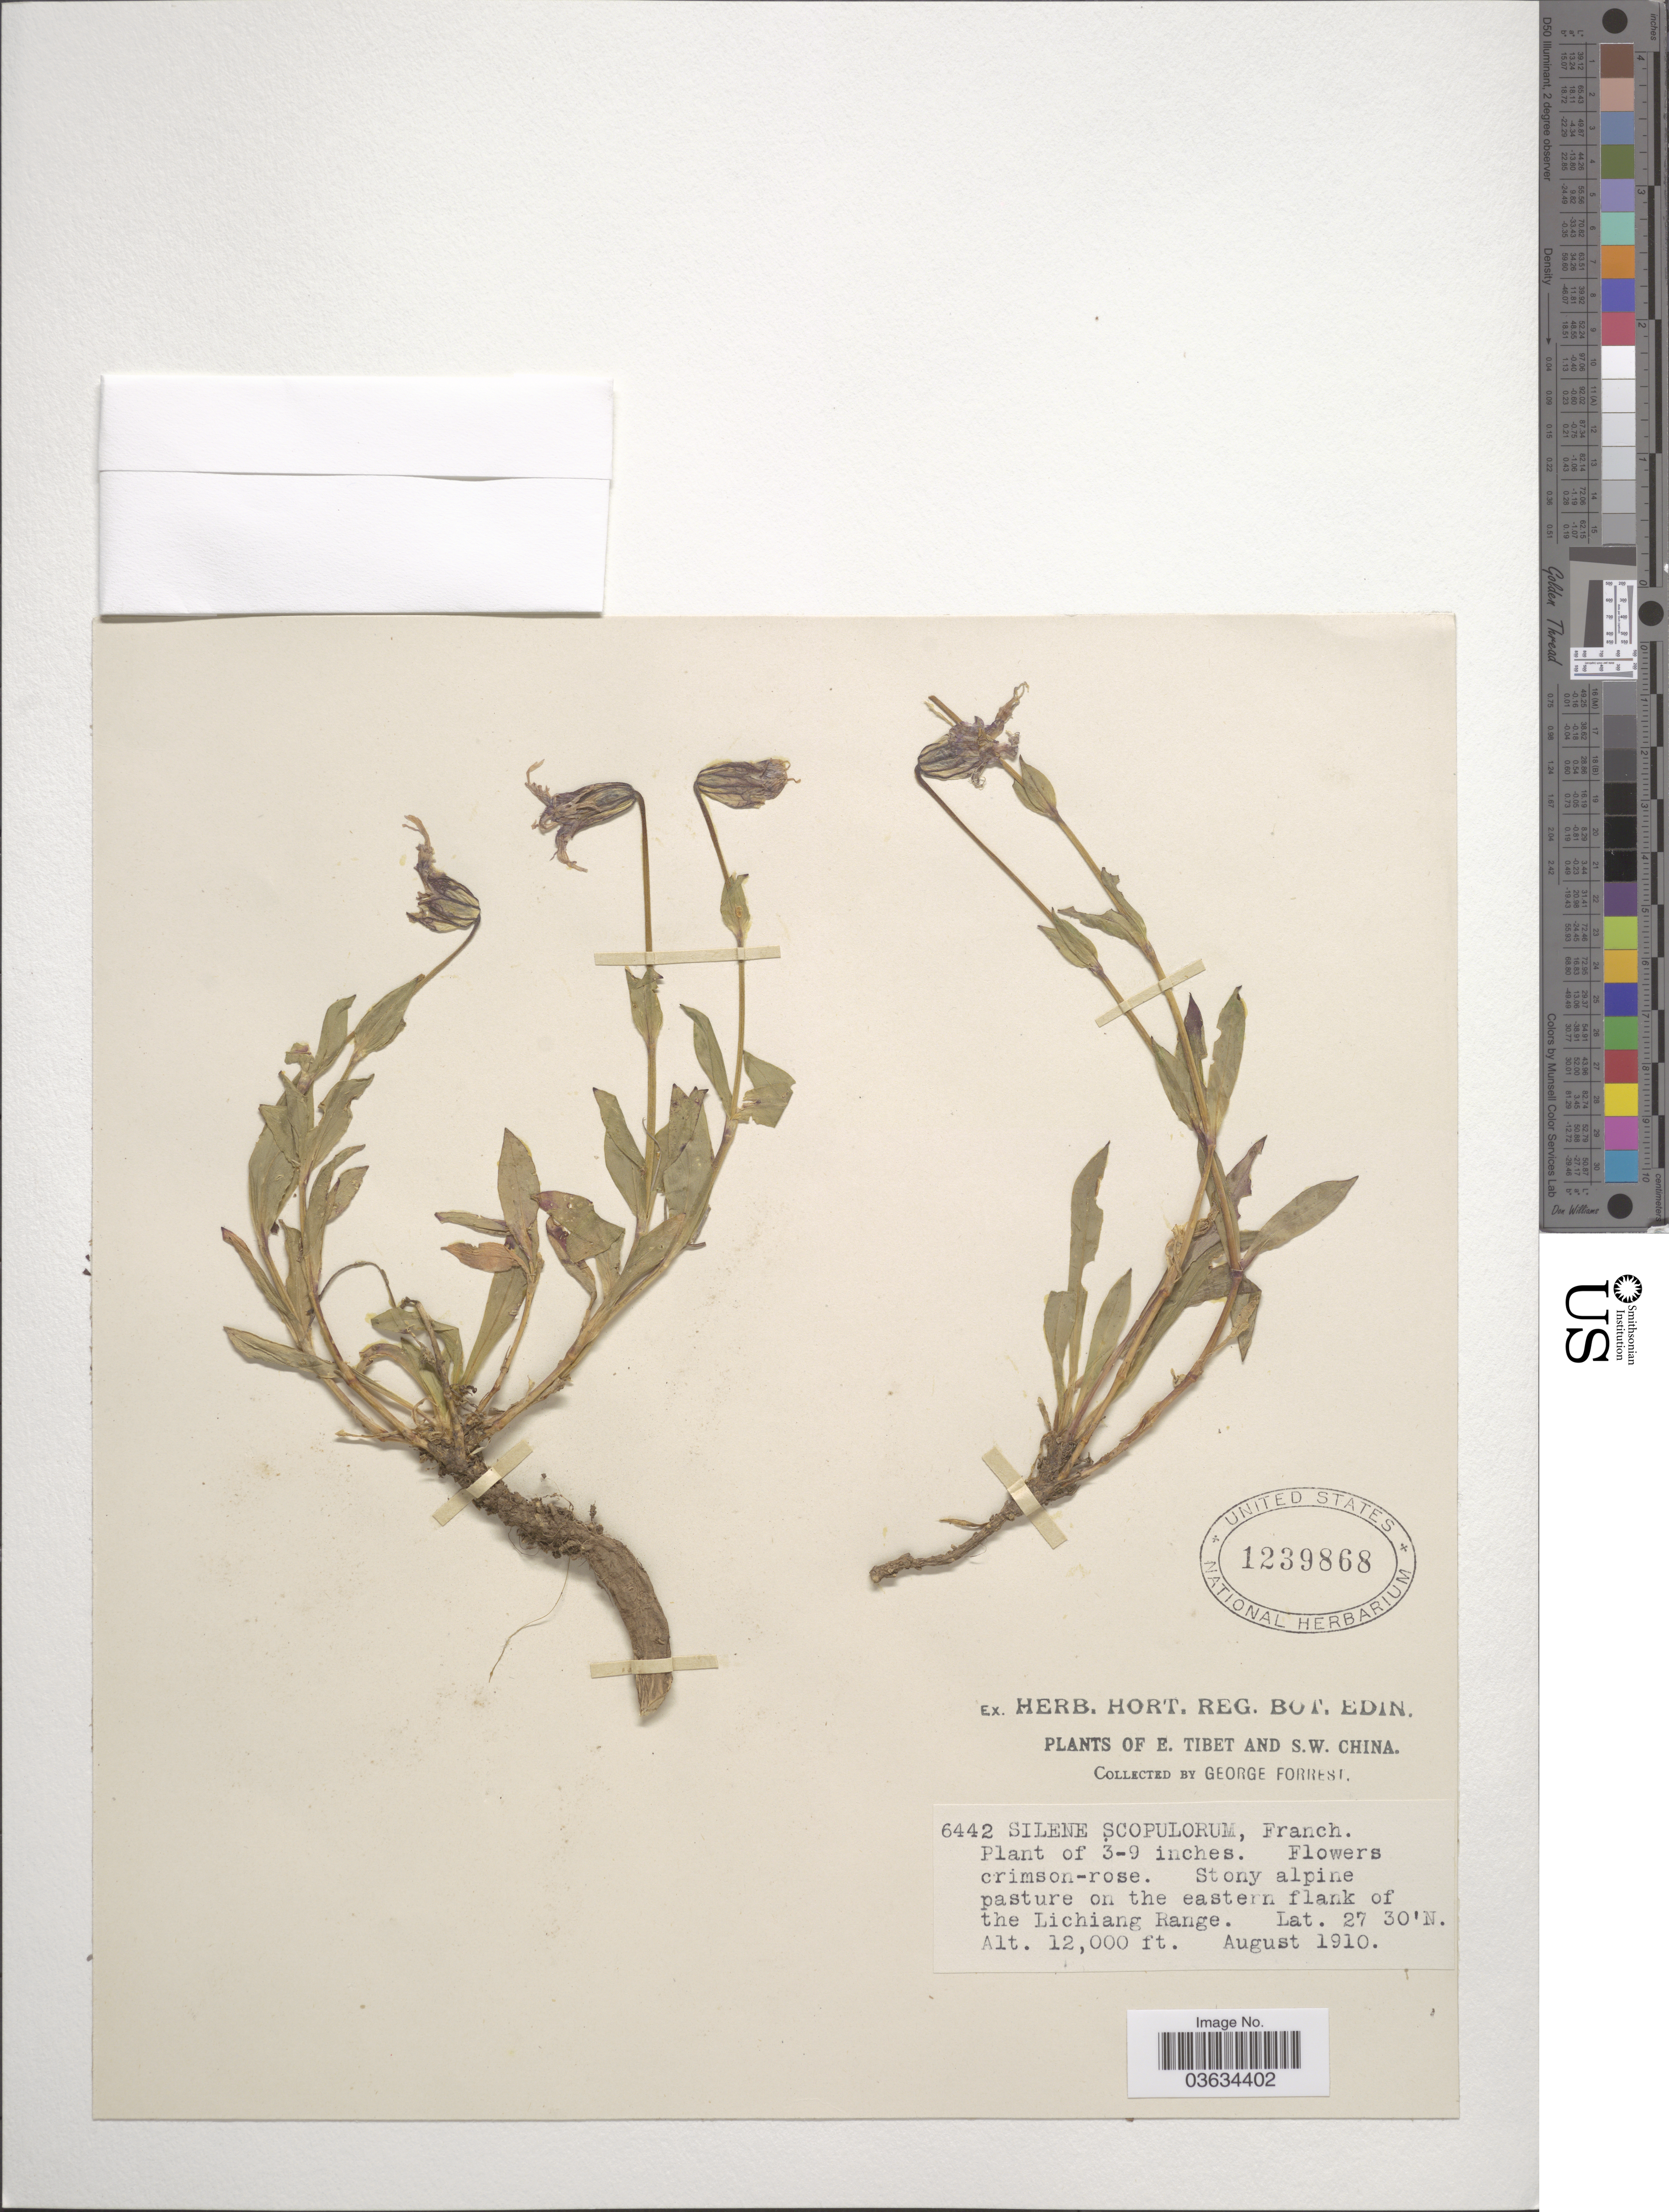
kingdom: Plantae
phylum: Tracheophyta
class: Magnoliopsida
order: Caryophyllales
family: Caryophyllaceae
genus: Silene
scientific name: Silene scopulorum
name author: Franch.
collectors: G. Forrest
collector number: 6442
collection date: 1910-08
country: China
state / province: Xizang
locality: E. Tibet and S.W. China. On the eastern flank of the Lichiang Range.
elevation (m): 3658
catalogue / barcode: US 1239868